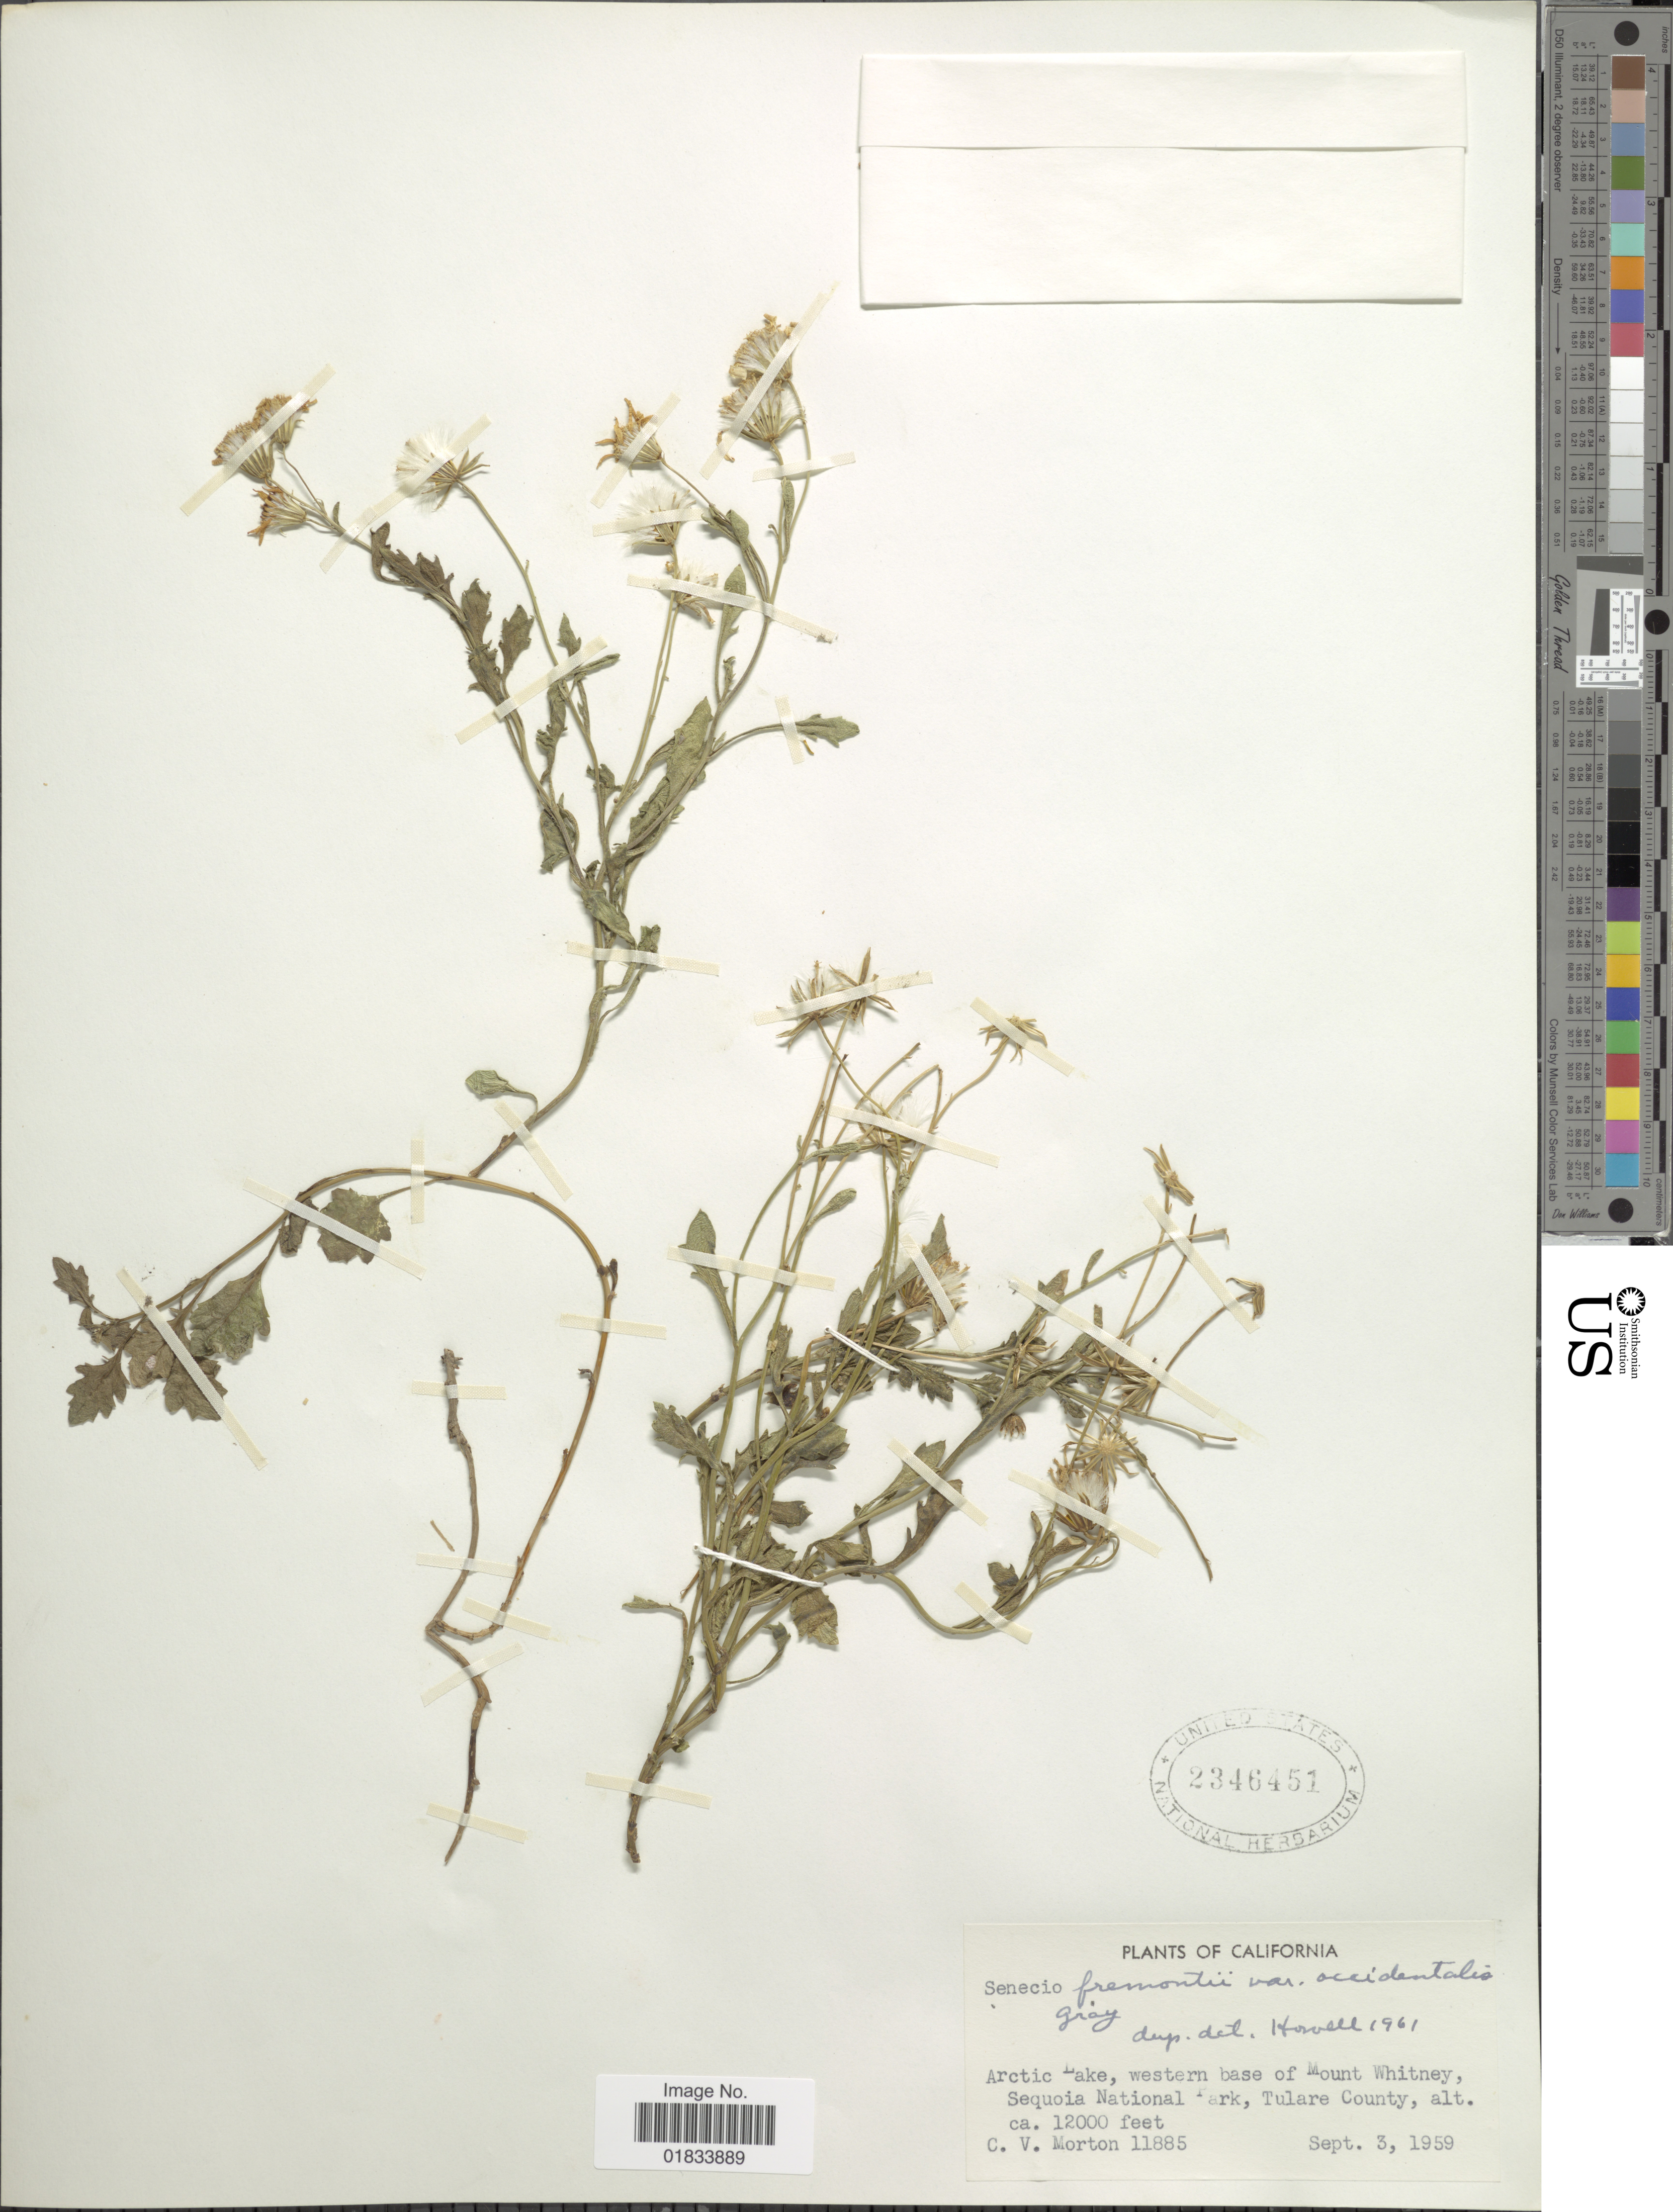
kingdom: Plantae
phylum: Tracheophyta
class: Magnoliopsida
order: Asterales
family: Asteraceae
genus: Senecio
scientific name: Senecio fremontii var. occidentalis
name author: A. Gray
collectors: C. V. Morton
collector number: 11885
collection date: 1959-09-03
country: United States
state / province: California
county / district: Tulare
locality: Arctic Lake, western base of Mount Whitney, Sequoia National Park, Tulare County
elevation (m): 3658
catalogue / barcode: US 2346451